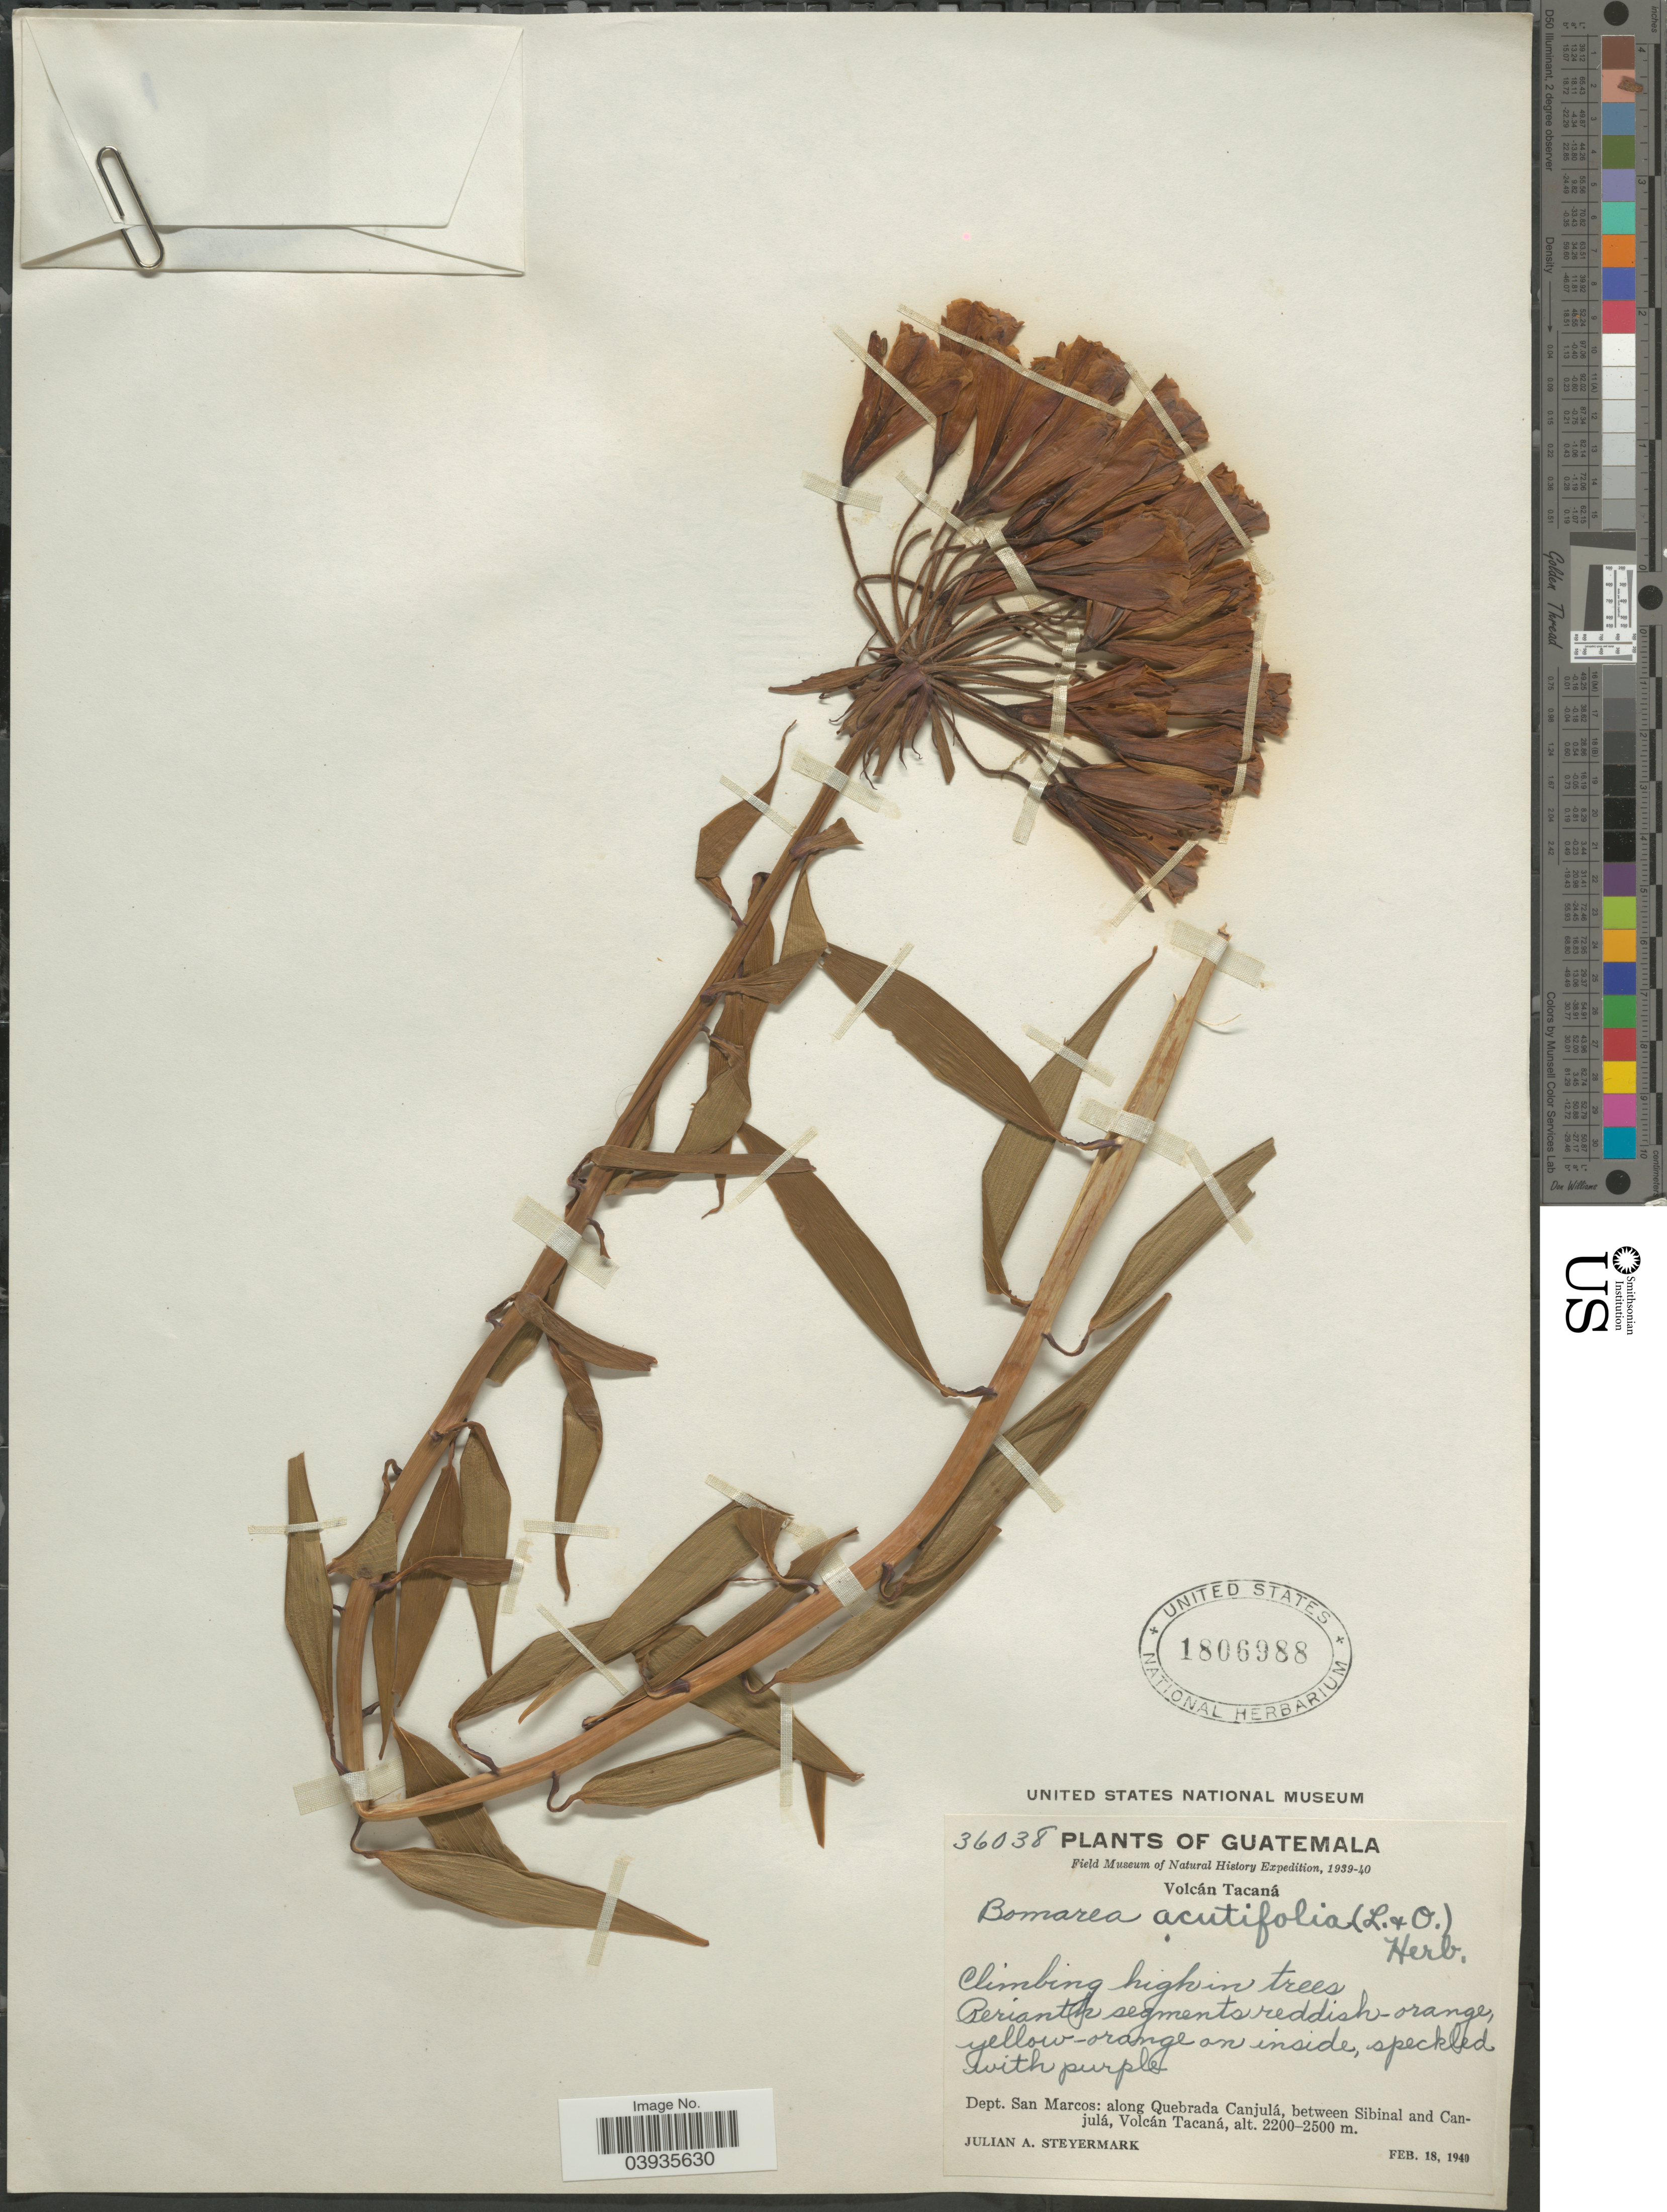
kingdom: Plantae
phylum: Tracheophyta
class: Liliopsida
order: Liliales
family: Alstroemeriaceae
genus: Bomarea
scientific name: Bomarea acutifolia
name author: (Link & Otto) Herb.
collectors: J. Steyermark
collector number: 36038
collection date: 1940-02-18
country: Guatemala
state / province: San Marcos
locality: Volcán Tacaná. Dept. San Marcos: along Quebrada Canjulá, between Sibinal and Canjulá, Volcán Tacaná.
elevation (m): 2200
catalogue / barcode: US 1806988